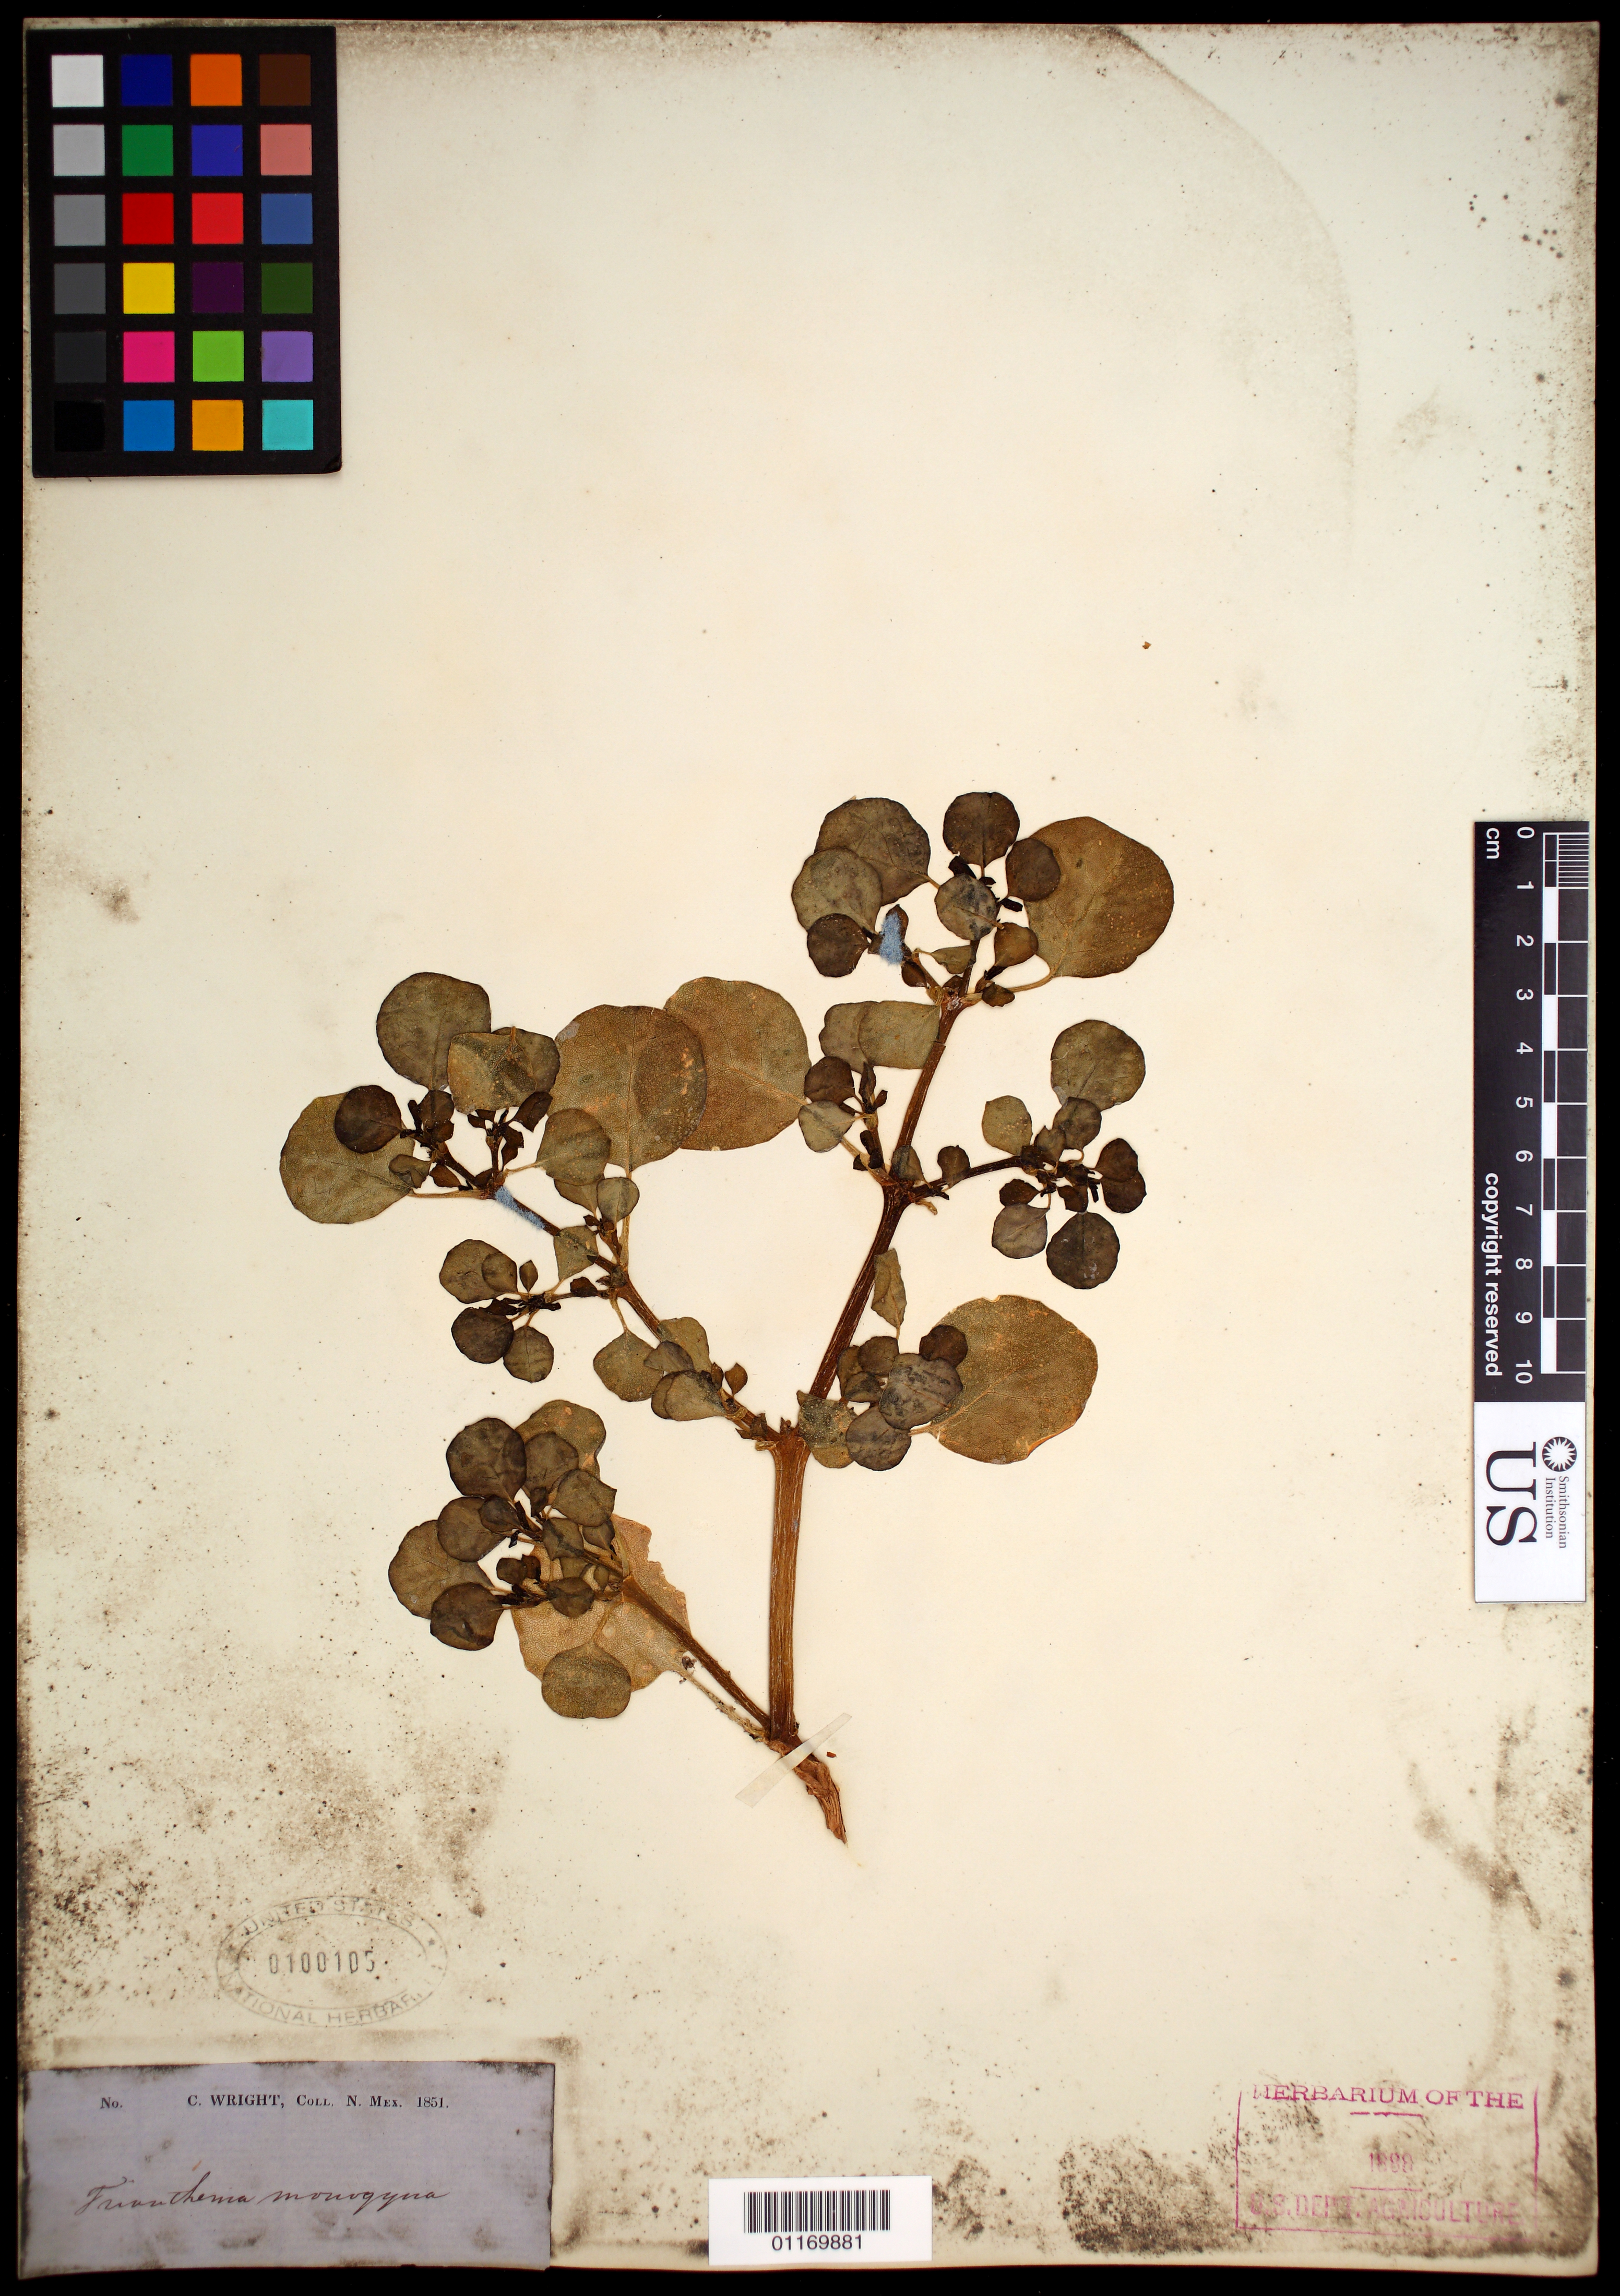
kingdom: Plantae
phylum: Tracheophyta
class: Magnoliopsida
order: Caryophyllales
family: Aizoaceae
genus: Trianthema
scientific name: Trianthema monogynum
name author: L.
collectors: C. Wright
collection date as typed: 1851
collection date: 1851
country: United States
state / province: New Mexico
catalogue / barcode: US 100105